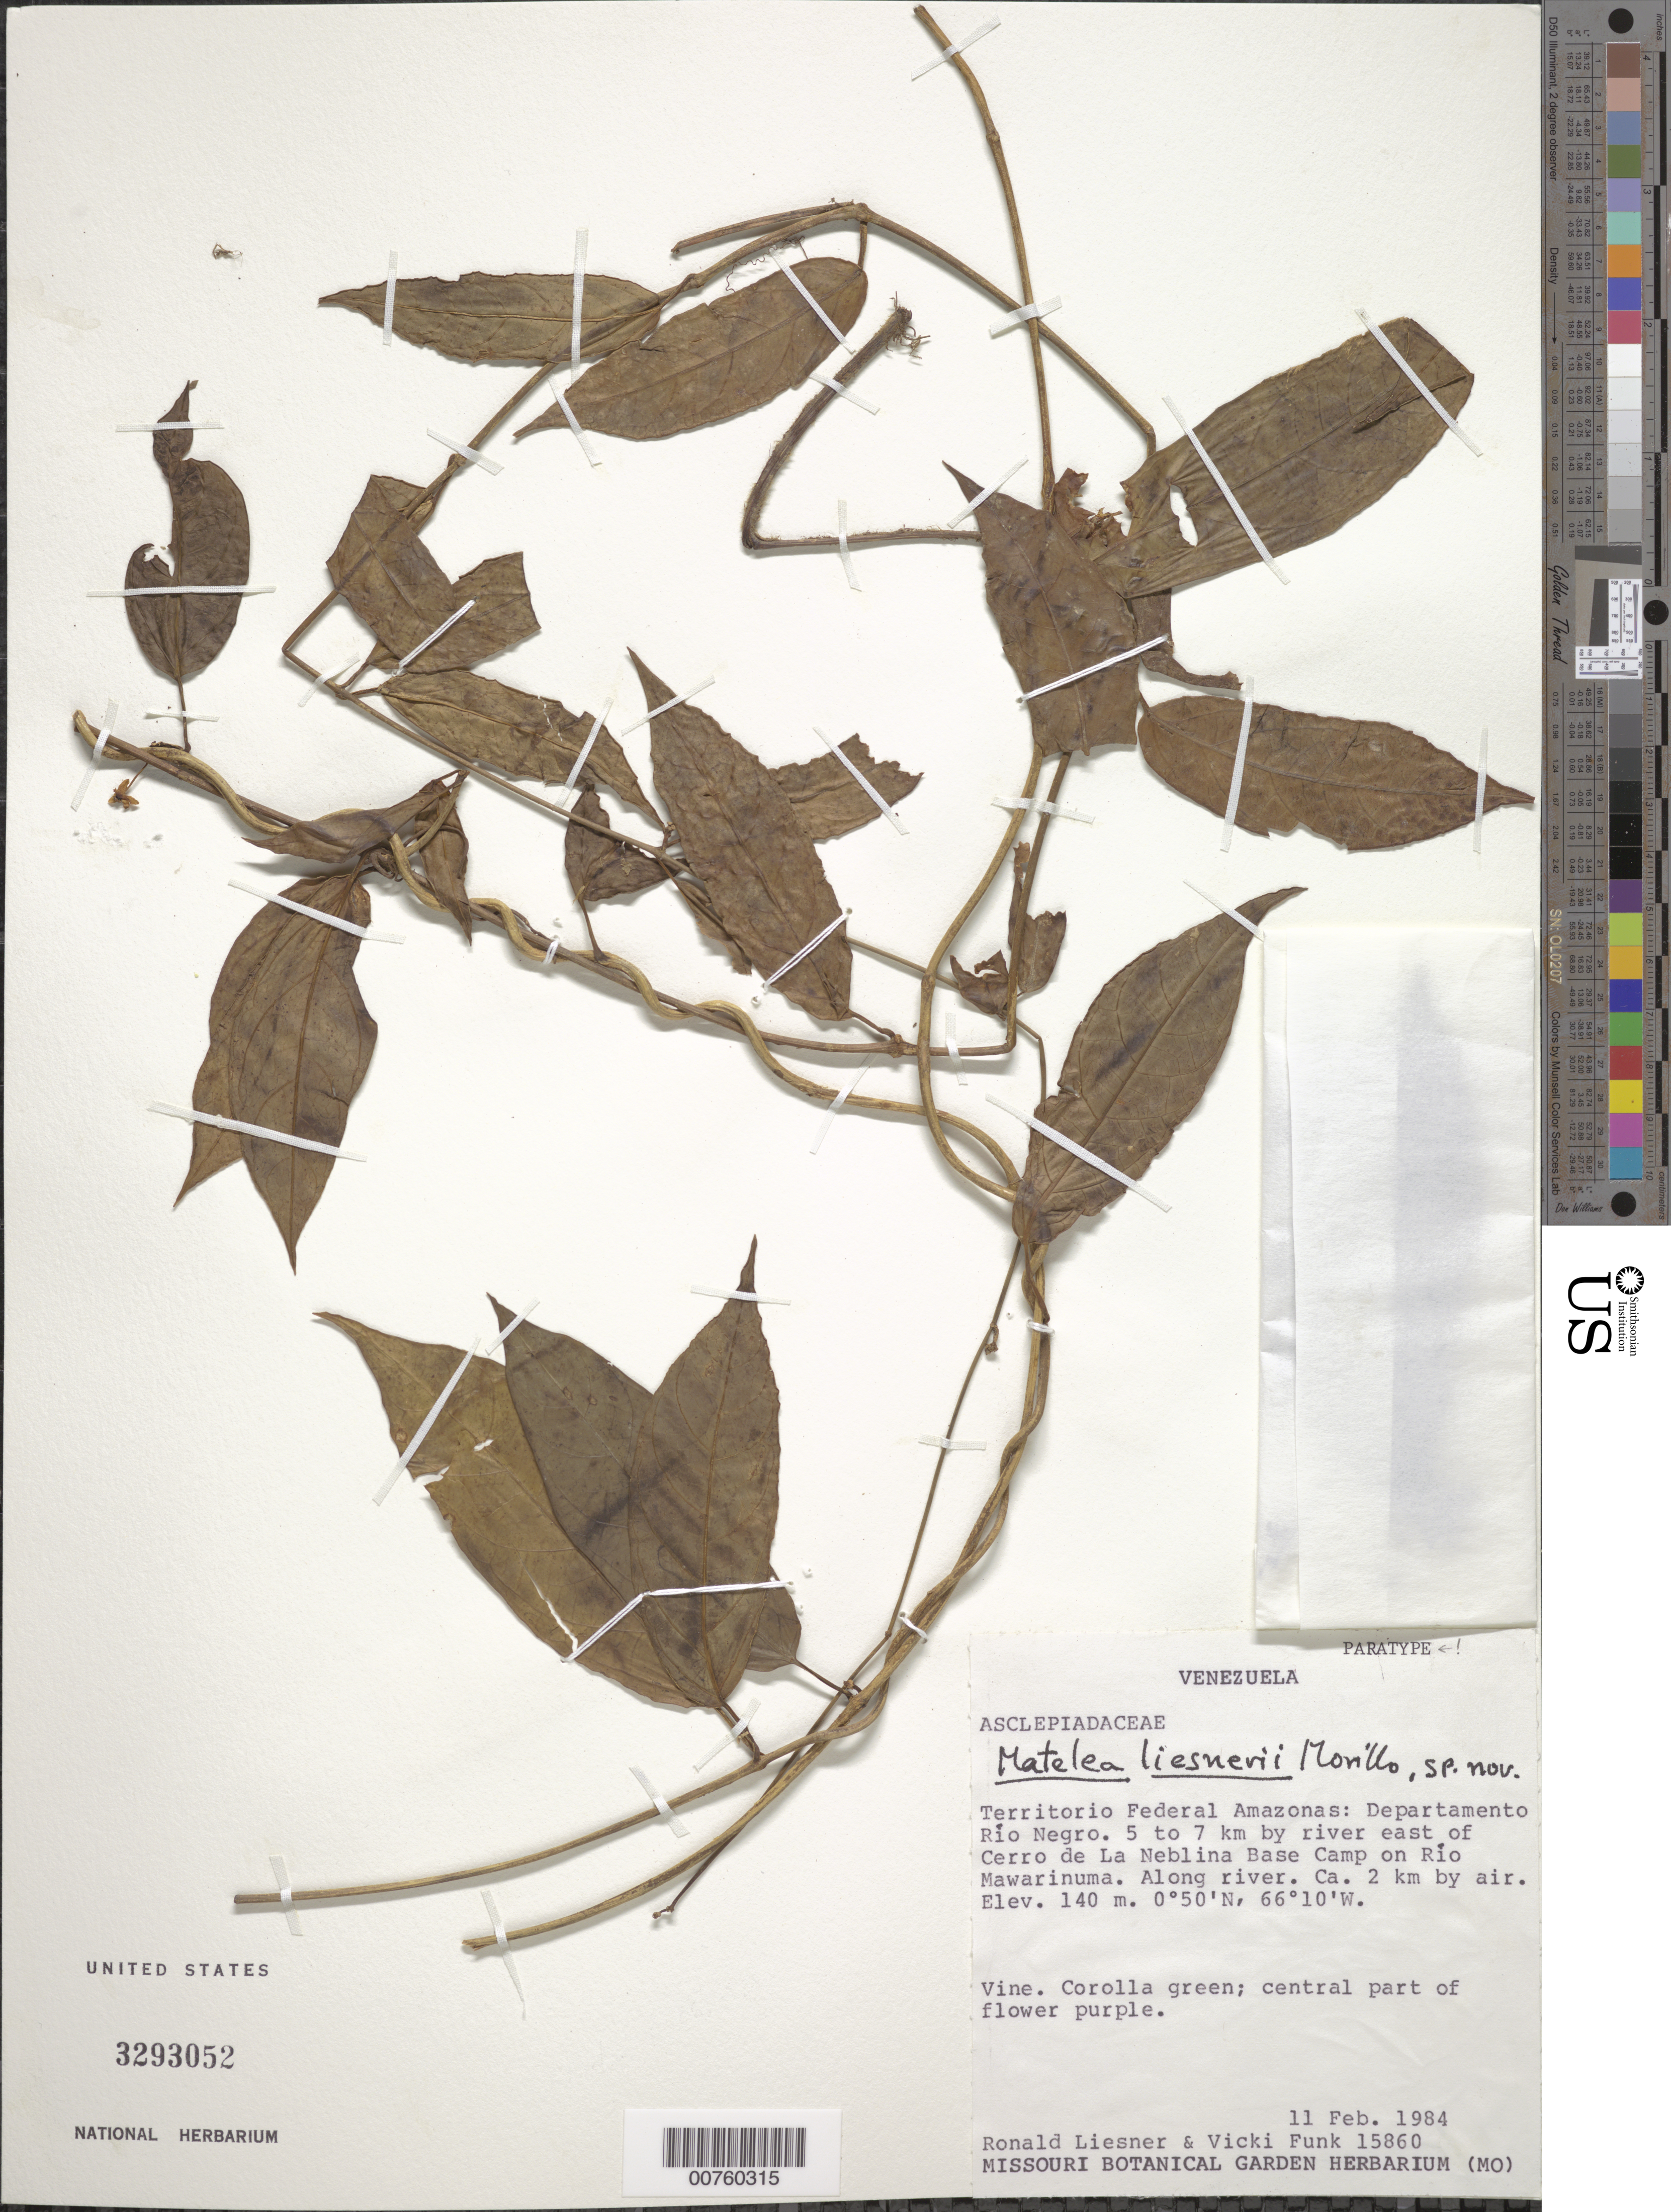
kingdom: Plantae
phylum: Tracheophyta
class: Magnoliopsida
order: Gentianales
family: Apocynaceae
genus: Matelea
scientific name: Matelea liesneri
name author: Morillo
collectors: R. L. Liesner & V. Funk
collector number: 15860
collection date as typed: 11-Feb-84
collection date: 1984-02-11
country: Venezuela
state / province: Amazonas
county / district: Río Negro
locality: Río Mawarinuma, 5-7 km E by river of Cerro de La Neblina Base Camp; ca. 2 km by air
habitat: Along river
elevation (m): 140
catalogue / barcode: US 3293052